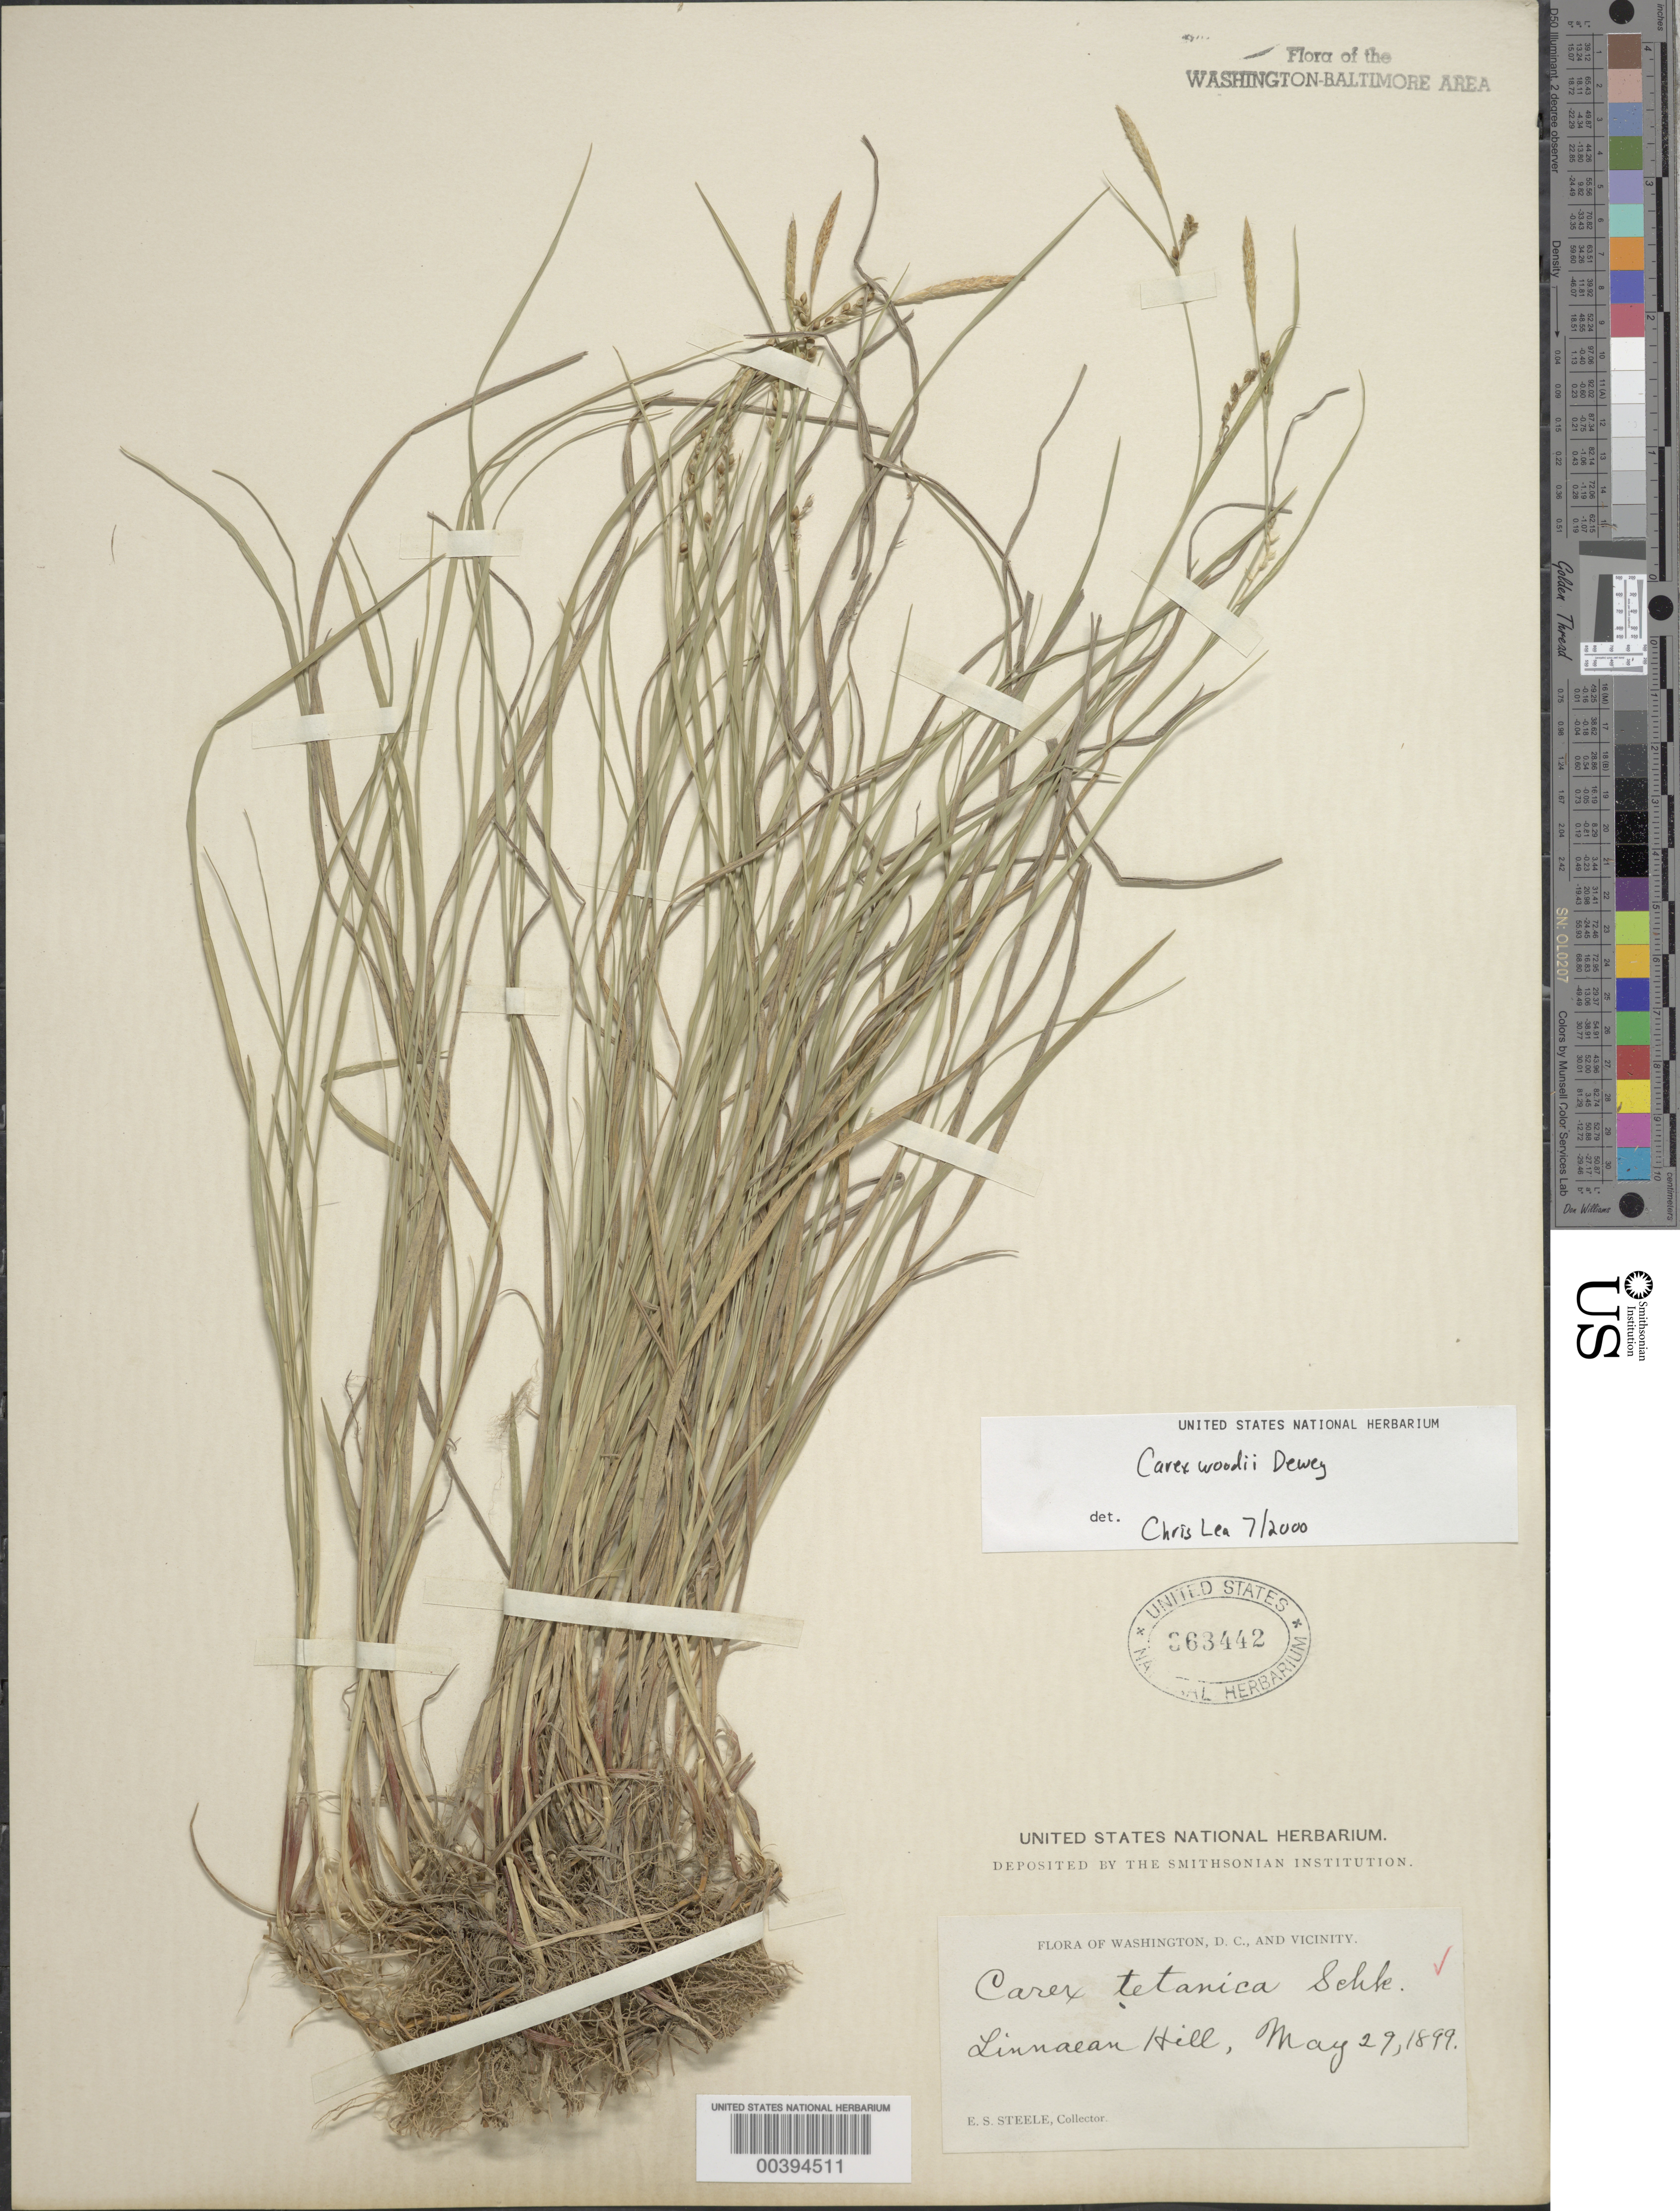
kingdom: Plantae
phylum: Tracheophyta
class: Liliopsida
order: Poales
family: Cyperaceae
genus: Carex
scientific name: Carex woodii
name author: Dewey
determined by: Lea, C.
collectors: E. Steele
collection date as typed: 29 May 1899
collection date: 1899-05-29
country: United States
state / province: District of Columbia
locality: Linnaean Hill Rock Creek Park & vicinity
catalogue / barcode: US 363442